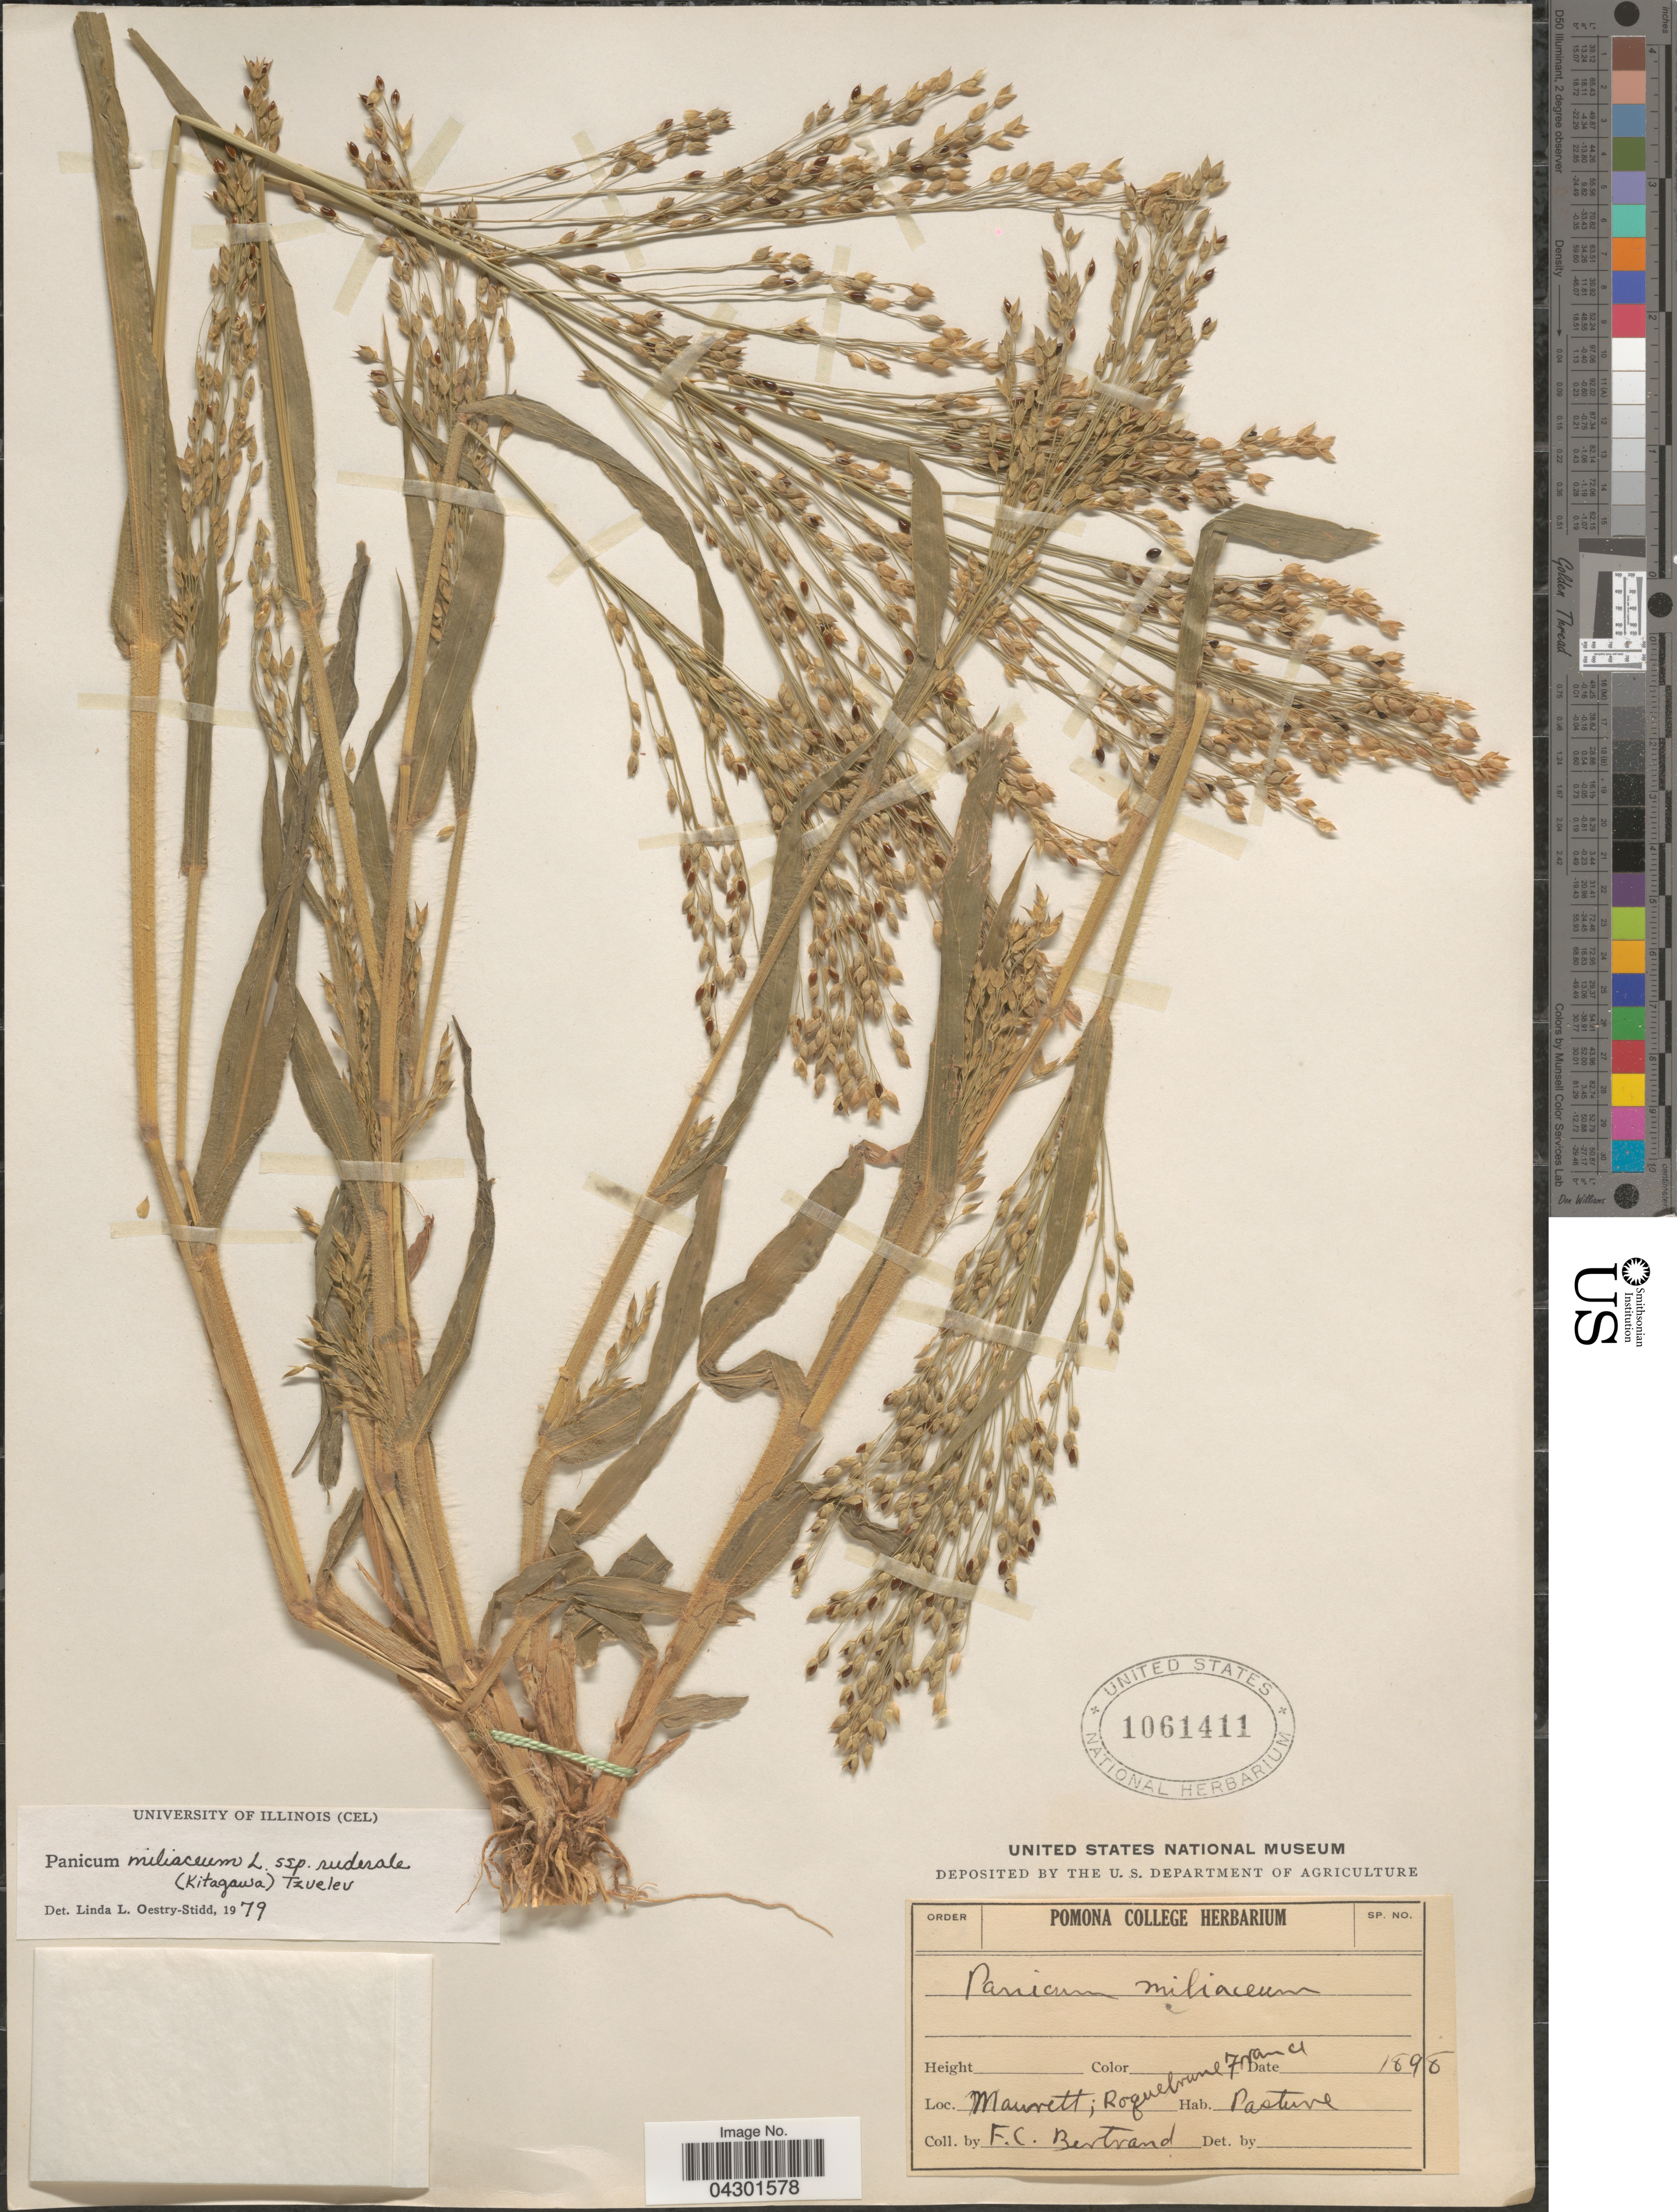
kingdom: Plantae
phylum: Tracheophyta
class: Liliopsida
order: Poales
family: Poaceae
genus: Panicum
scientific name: Panicum miliaceum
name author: L.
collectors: F. C. Bertrand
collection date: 1898-03-07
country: France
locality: Maurett; Roquebrue. Pasture.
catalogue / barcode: US 1061411